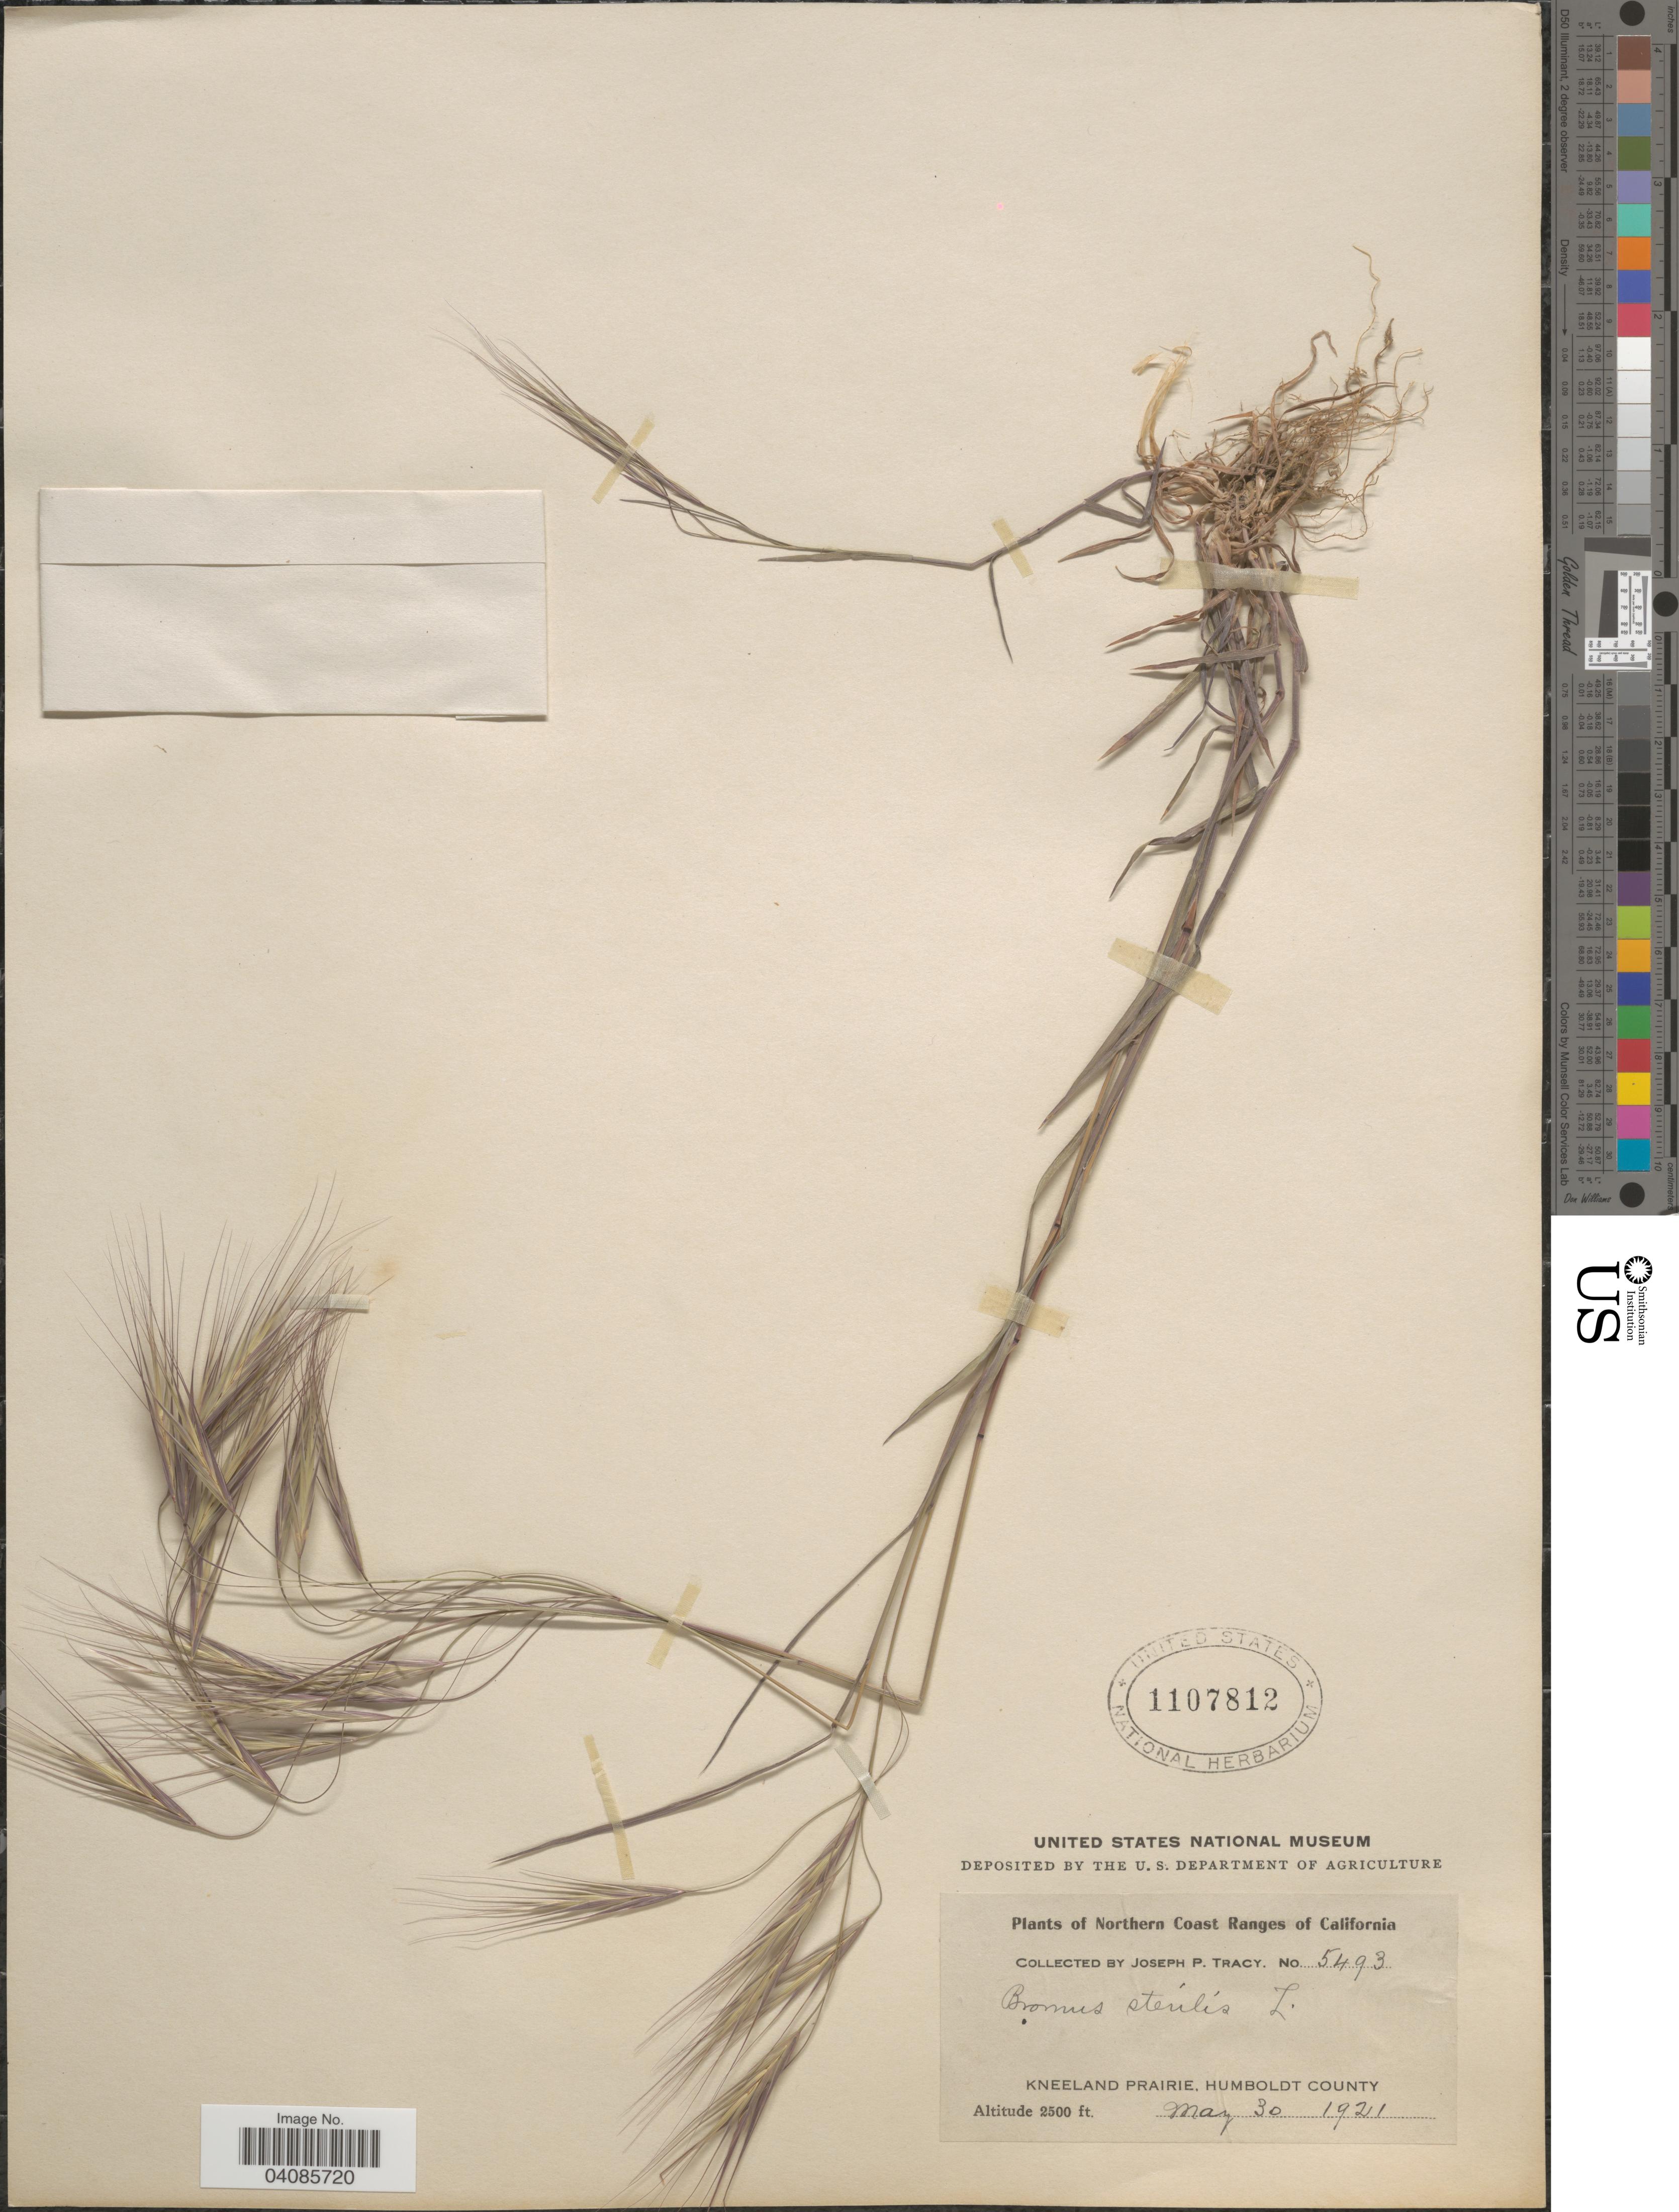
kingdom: Plantae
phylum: Tracheophyta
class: Liliopsida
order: Poales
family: Poaceae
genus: Bromus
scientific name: Bromus sterilis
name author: L.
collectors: J. Tracy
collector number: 5493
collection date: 1921-05-30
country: United States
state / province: California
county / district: Humboldt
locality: Northern Coast Ranges of California. Kneeland Prairie, Humboldt County.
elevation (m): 762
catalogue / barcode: US 1107812